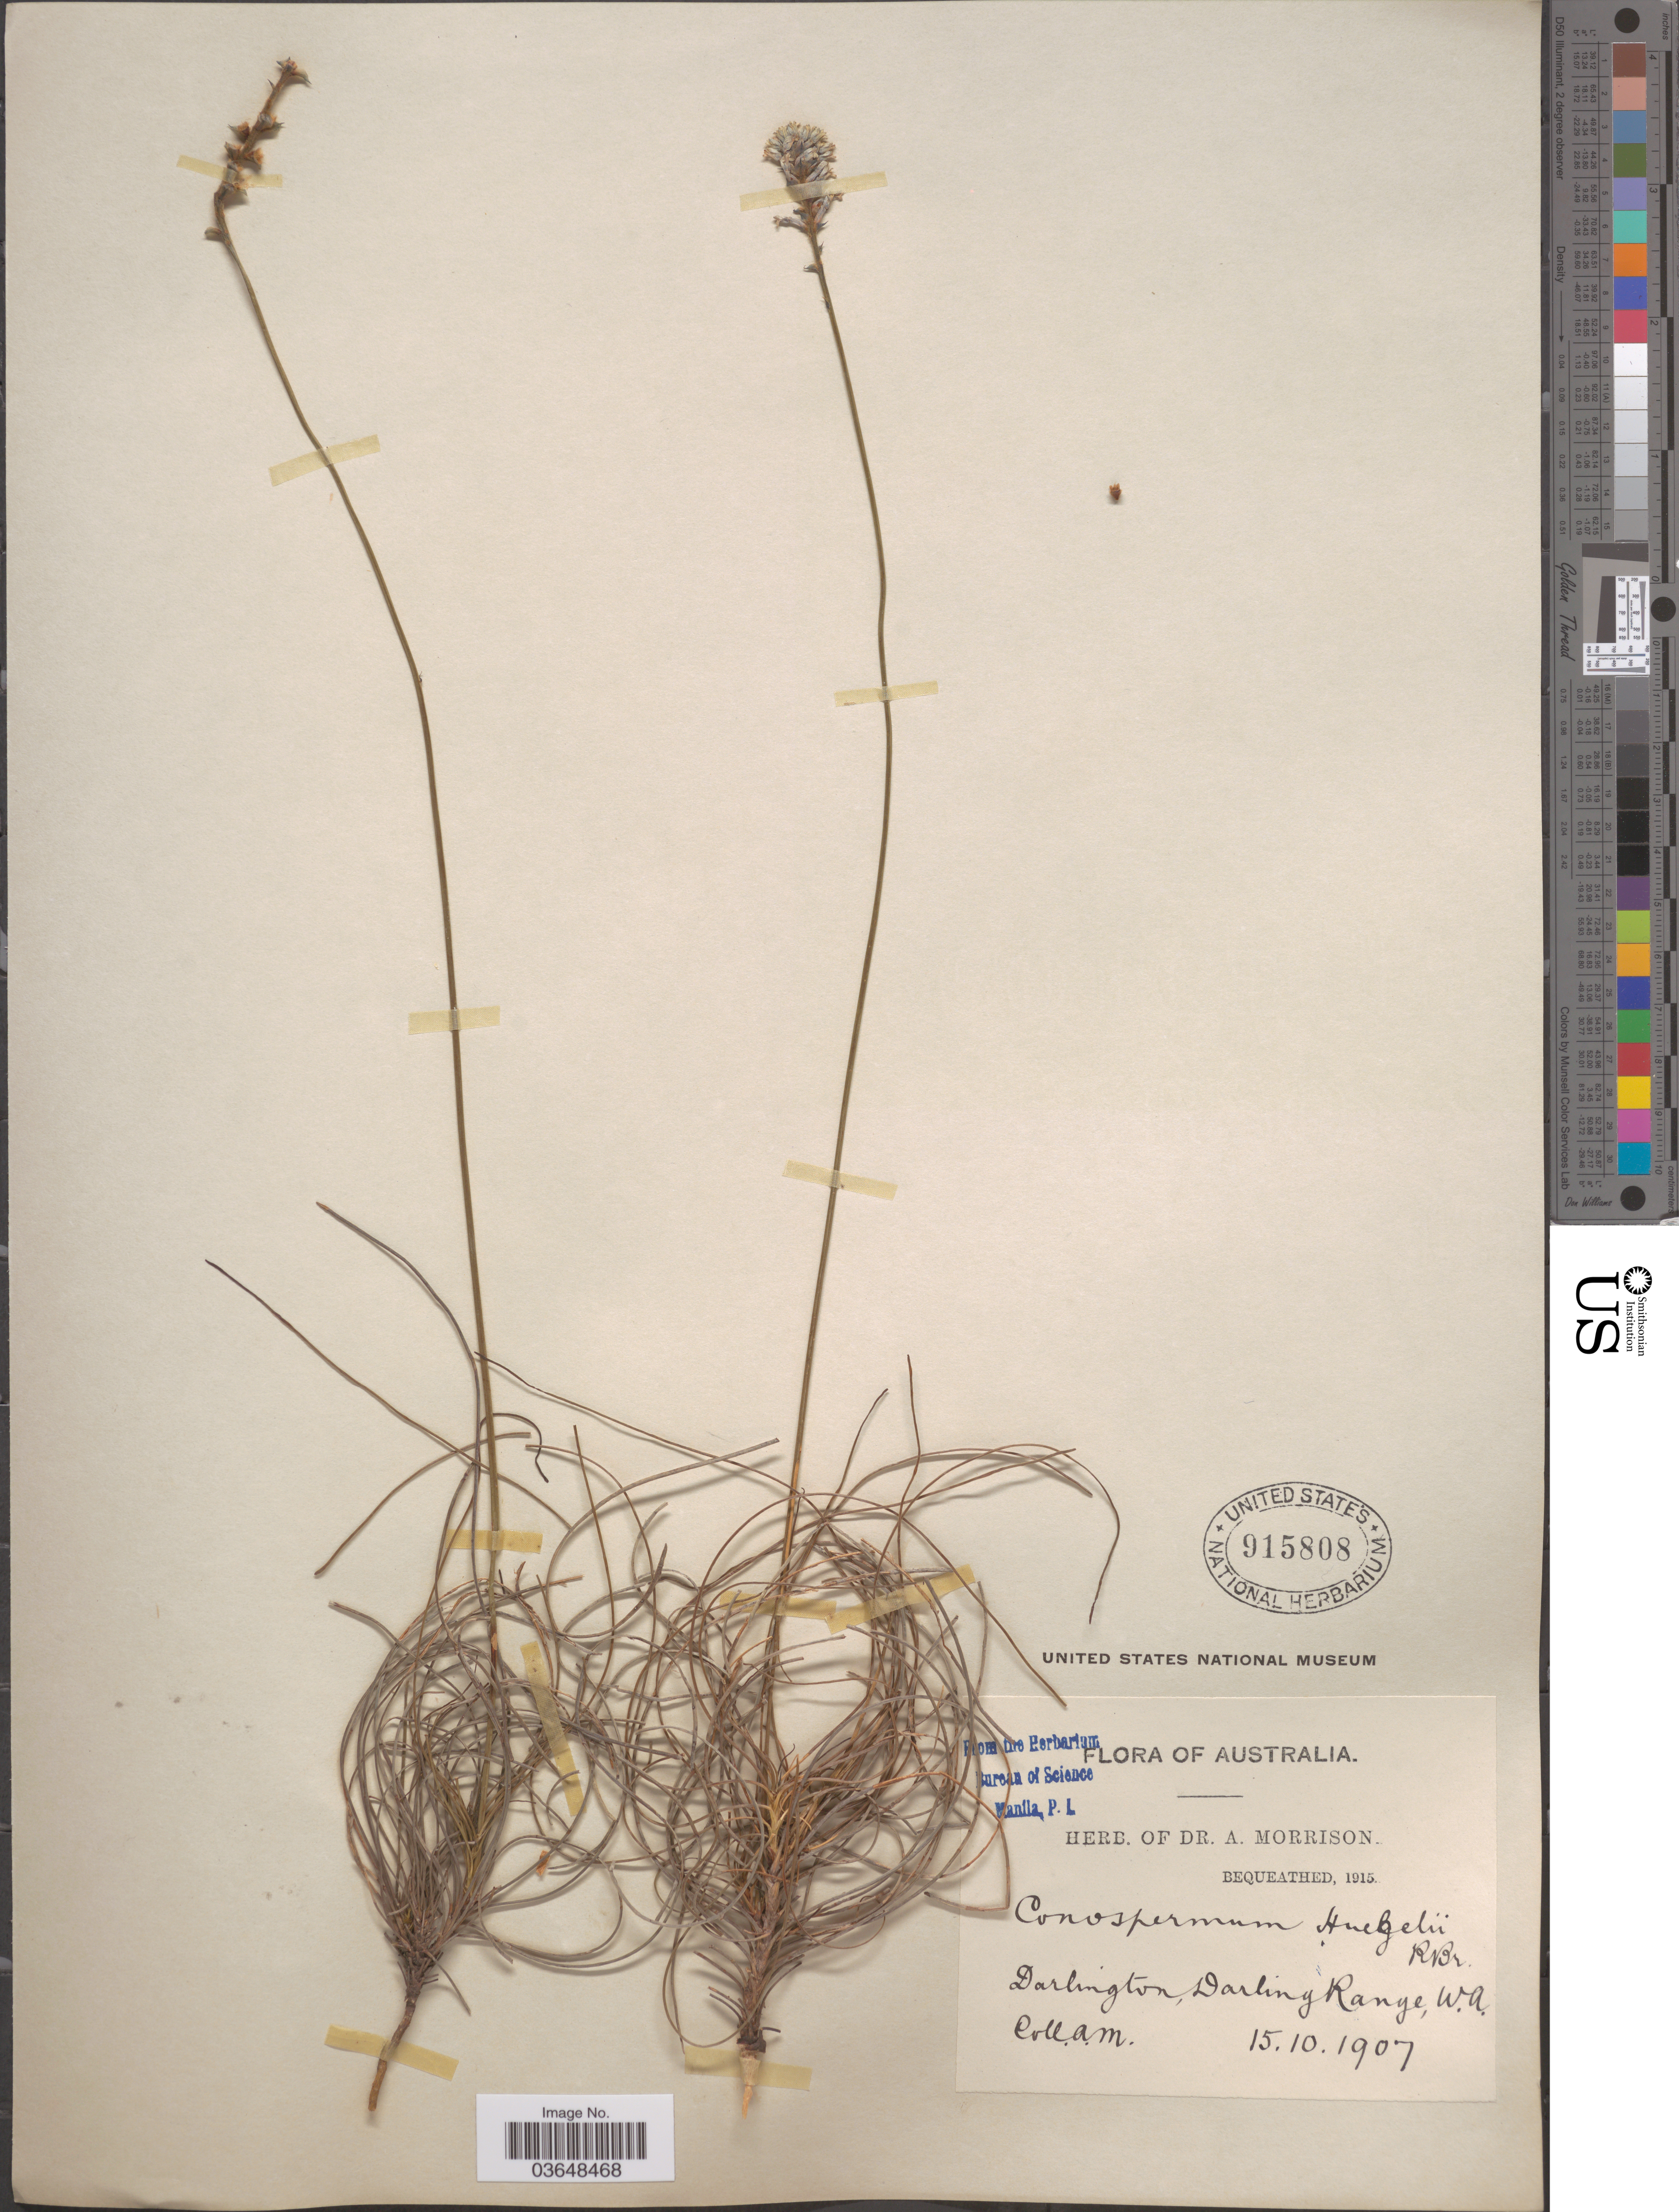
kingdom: Plantae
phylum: Tracheophyta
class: Magnoliopsida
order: Proteales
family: Proteaceae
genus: Conospermum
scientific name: Conospermum huegelii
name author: Endl.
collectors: A. Morrison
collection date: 1907-10-15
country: Australia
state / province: Western Australia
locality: Darlington, Darling Range.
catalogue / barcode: US 915808